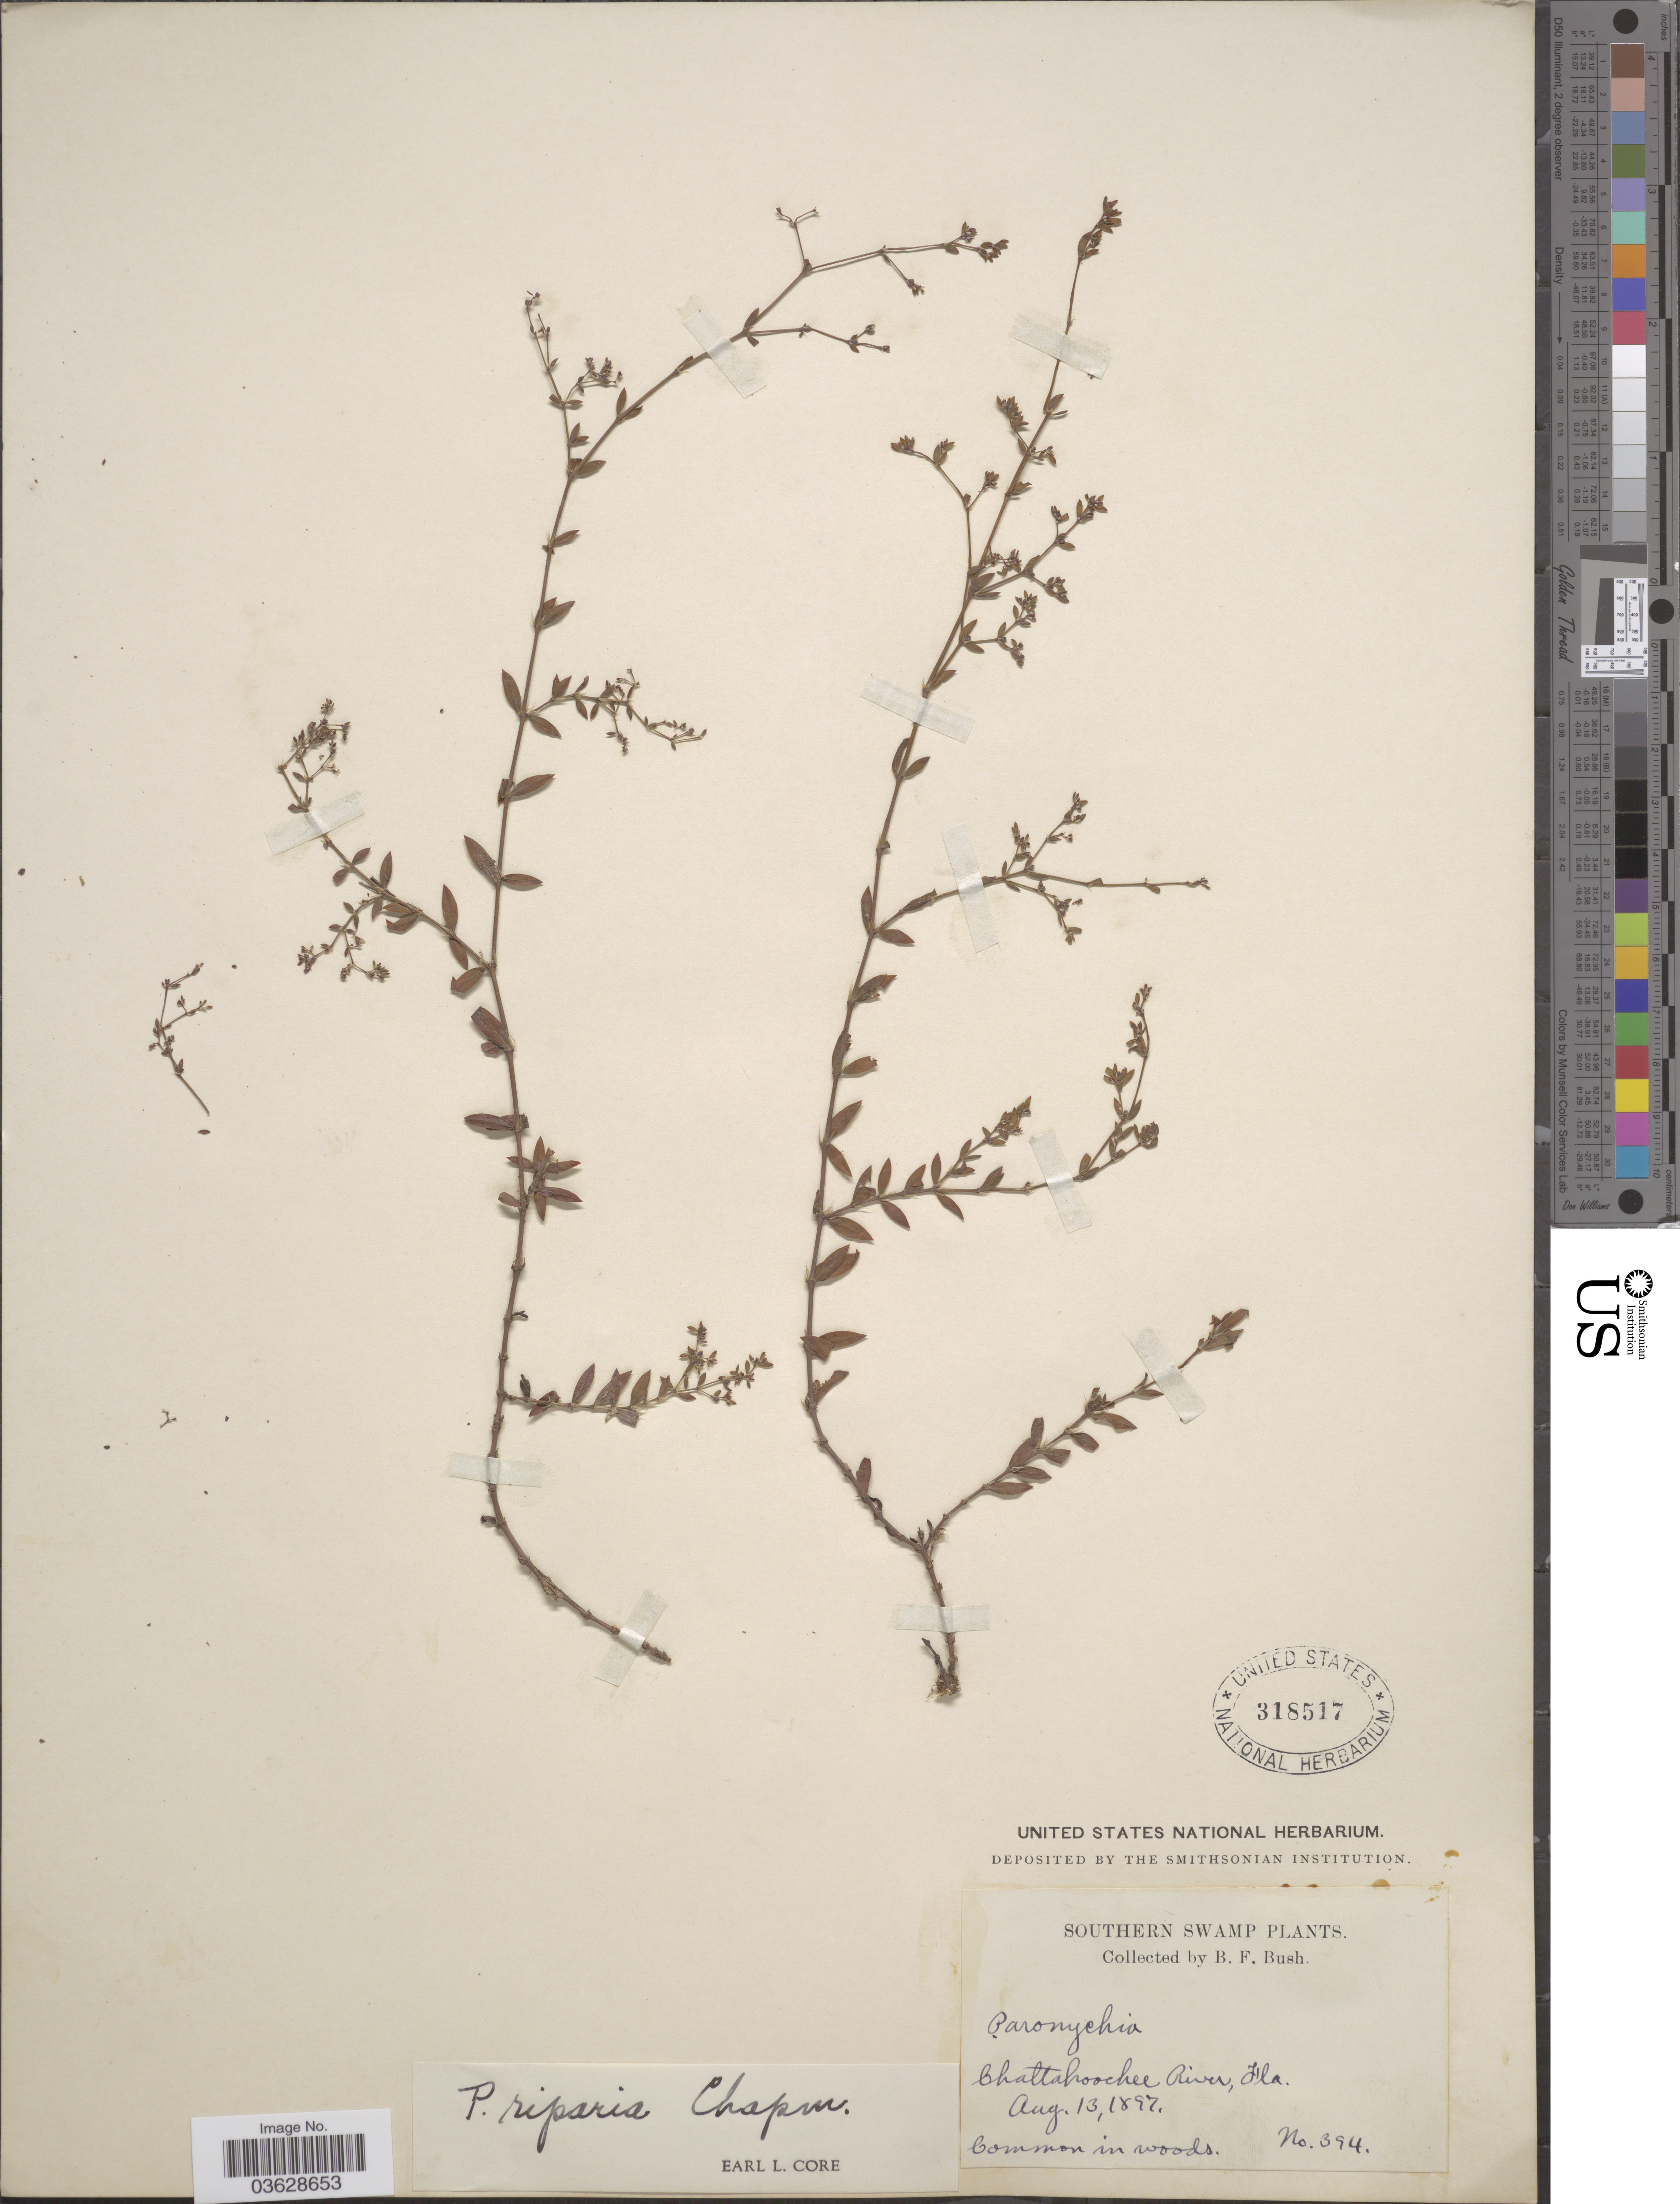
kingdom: Plantae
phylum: Tracheophyta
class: Magnoliopsida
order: Caryophyllales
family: Caryophyllaceae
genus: Paronychia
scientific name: Paronychia baldwinii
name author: (A. Gray & Torr.) Fenzl ex Walp.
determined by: Strong, Mark T., (BOT), Smithsonian Institution - National Museum of Natural History (UNITED STATES)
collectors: B. F. Bush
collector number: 394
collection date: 1897-08-13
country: United States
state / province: Florida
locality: Southern Swamp. Chattahoochee River.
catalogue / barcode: US 318517